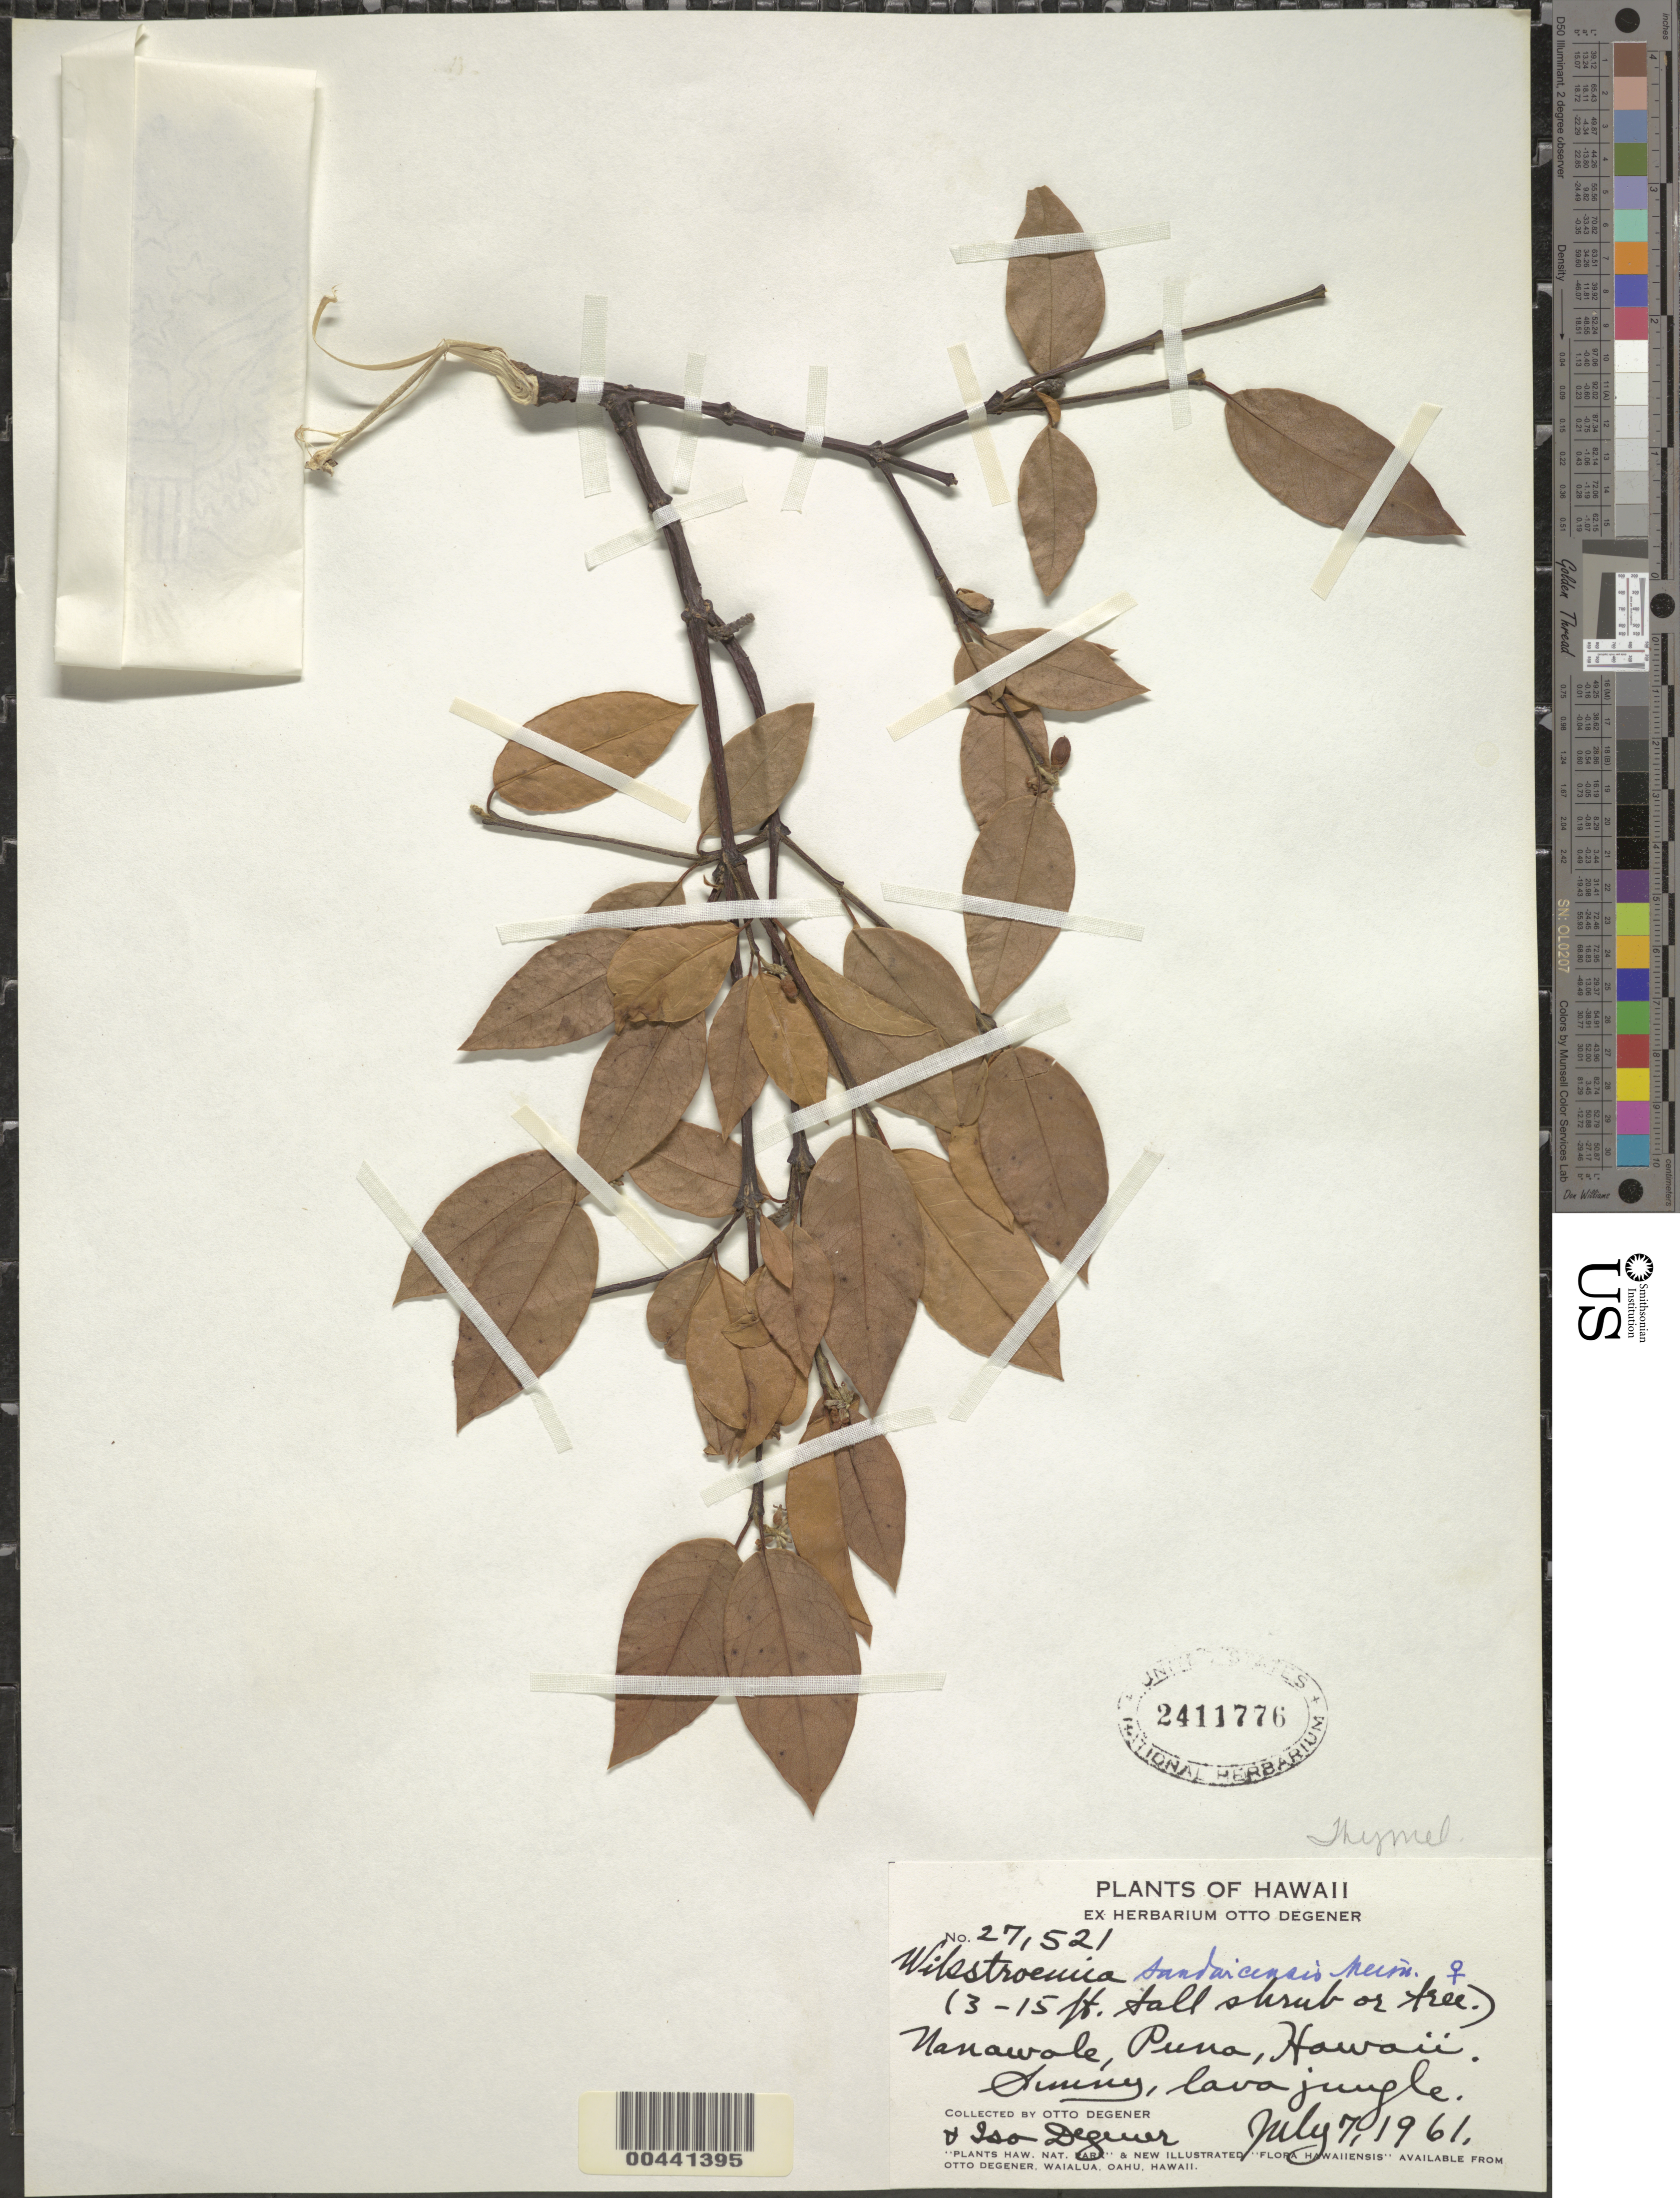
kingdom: Plantae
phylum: Tracheophyta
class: Magnoliopsida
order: Malvales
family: Thymelaeaceae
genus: Wikstroemia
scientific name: Wikstroemia sandwicensis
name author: Meisn.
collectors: O. Degener & I. Degener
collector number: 27521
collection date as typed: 7 Jul 1961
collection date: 1961-07-07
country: United States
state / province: Hawaii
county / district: Hawaii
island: Hawaii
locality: Nanawale, Puna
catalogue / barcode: US 2411776